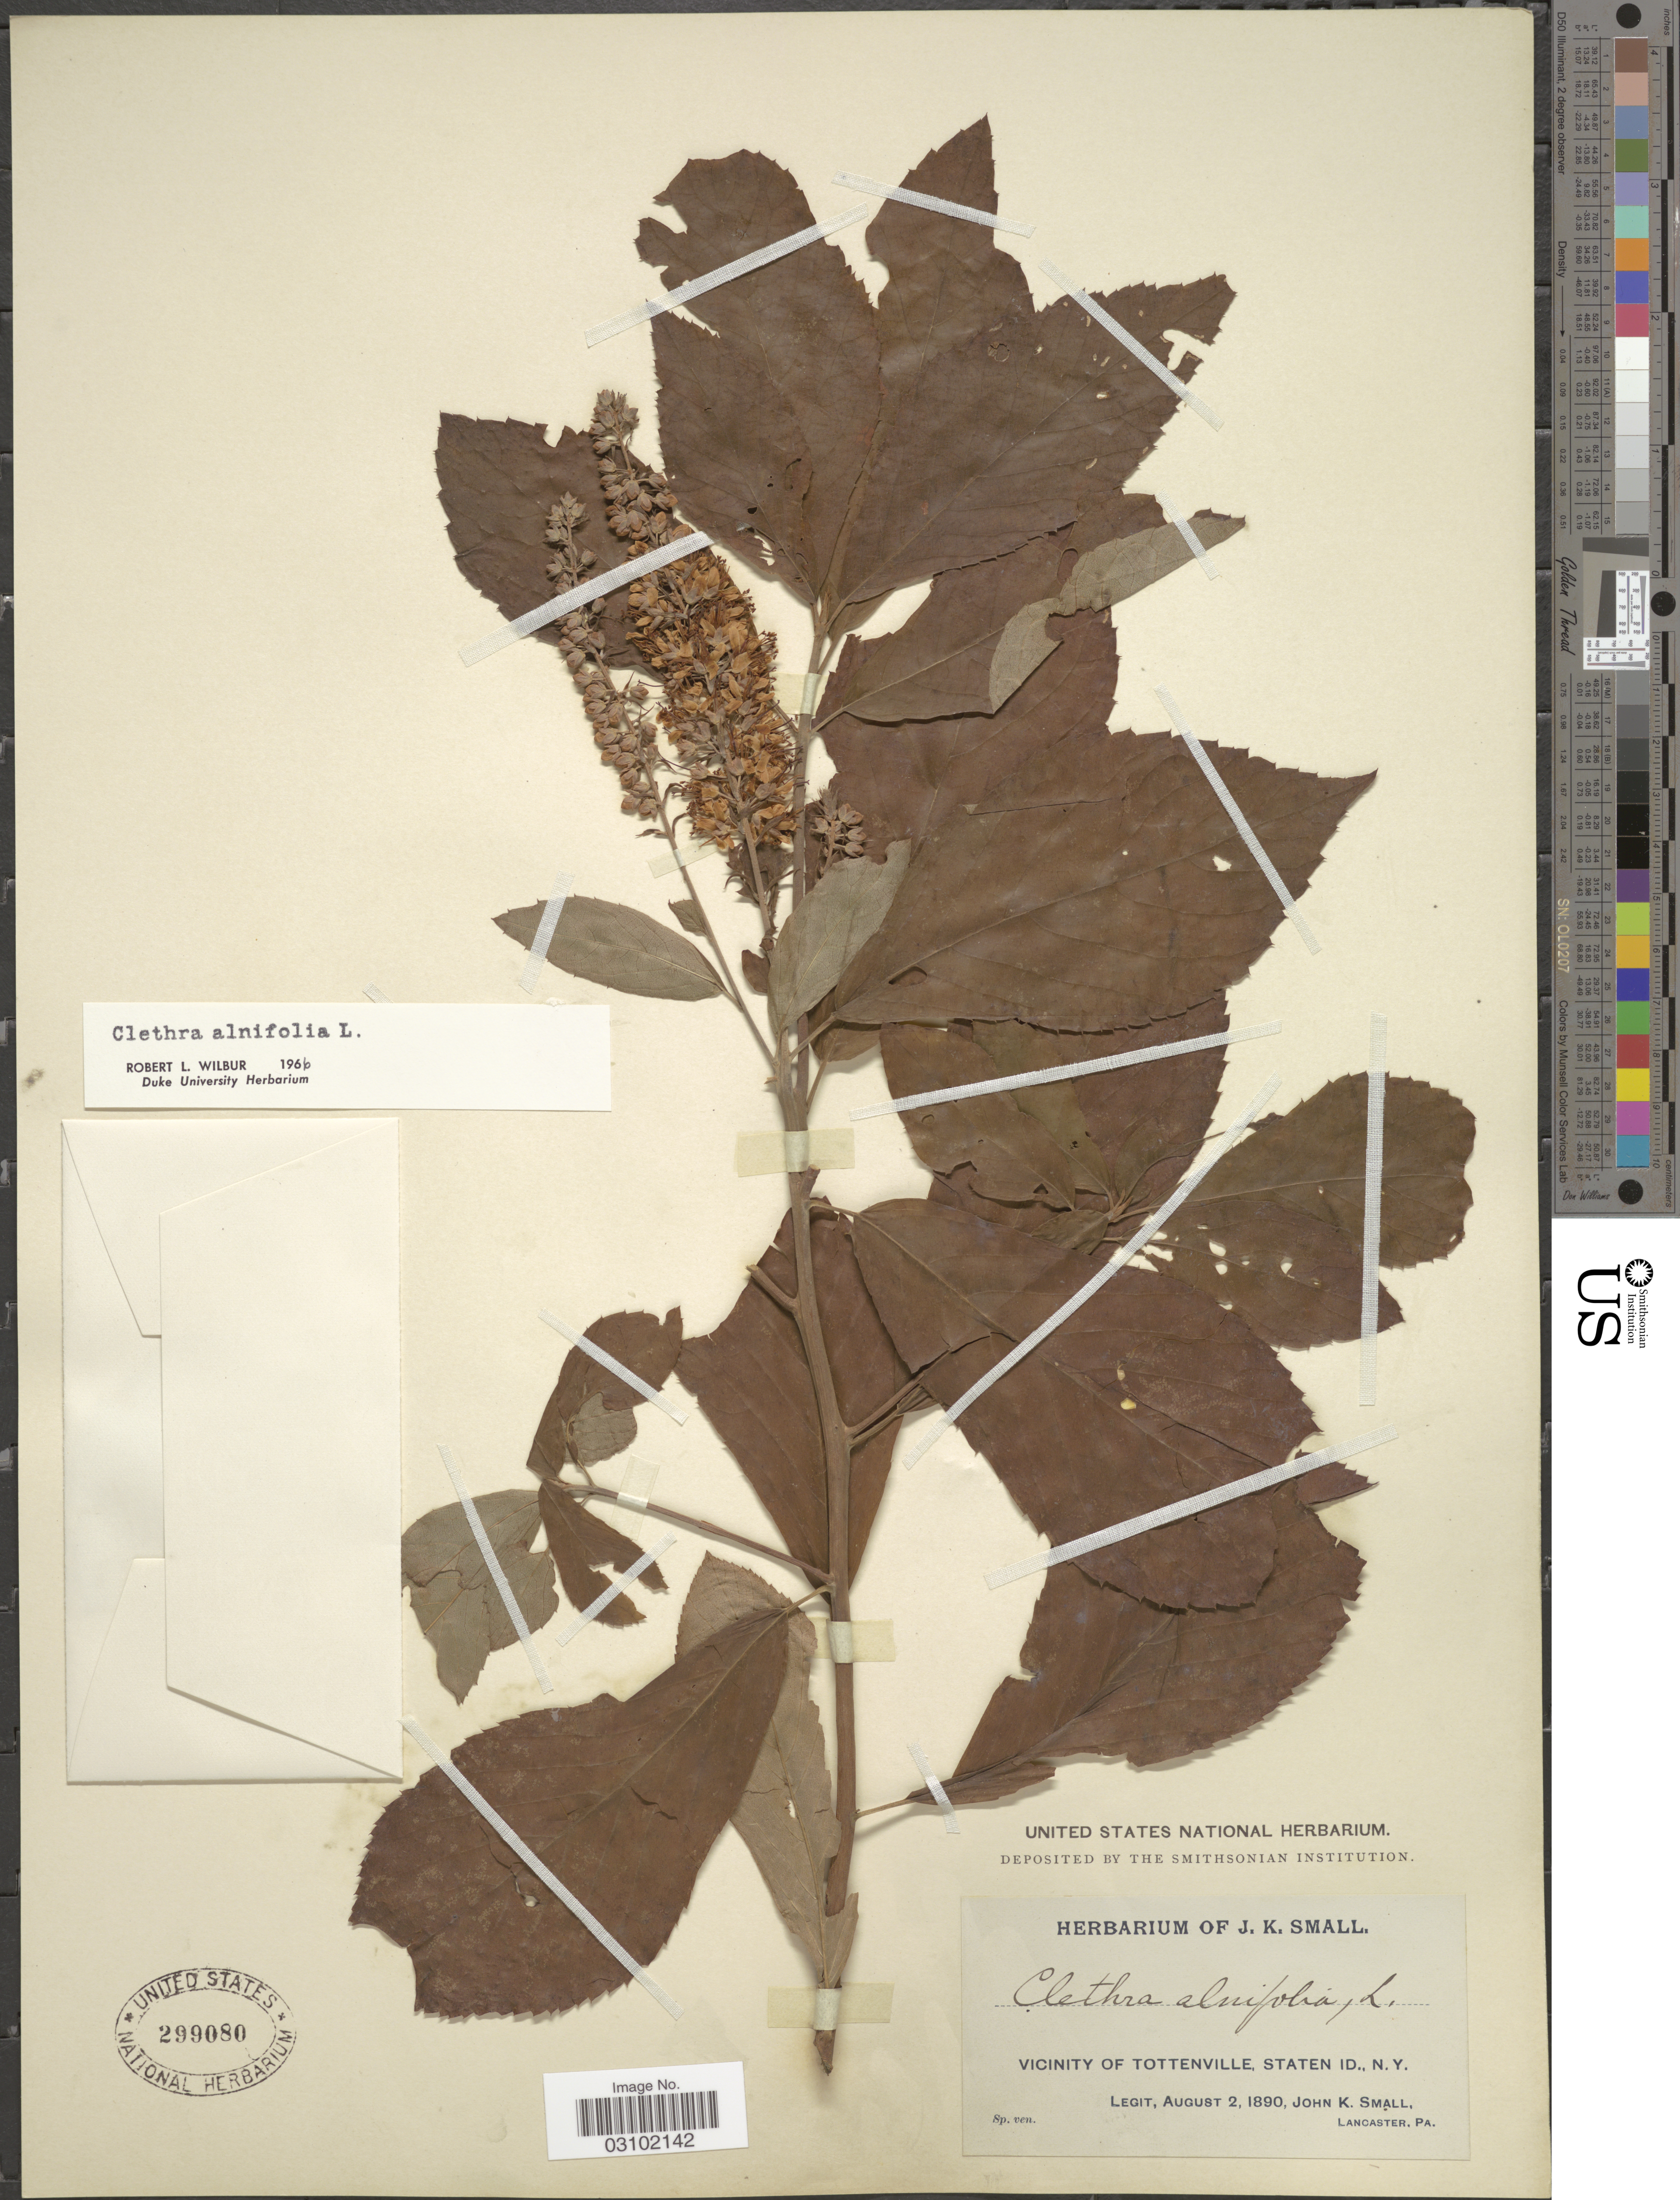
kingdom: Plantae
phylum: Tracheophyta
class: Magnoliopsida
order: Ericales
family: Clethraceae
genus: Clethra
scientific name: Clethra alnifolia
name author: L.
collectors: J. K. Small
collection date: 1890-08-02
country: United States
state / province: New York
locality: Vicinity of Tottenville, Staten ID., N.Y.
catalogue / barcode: US 299080